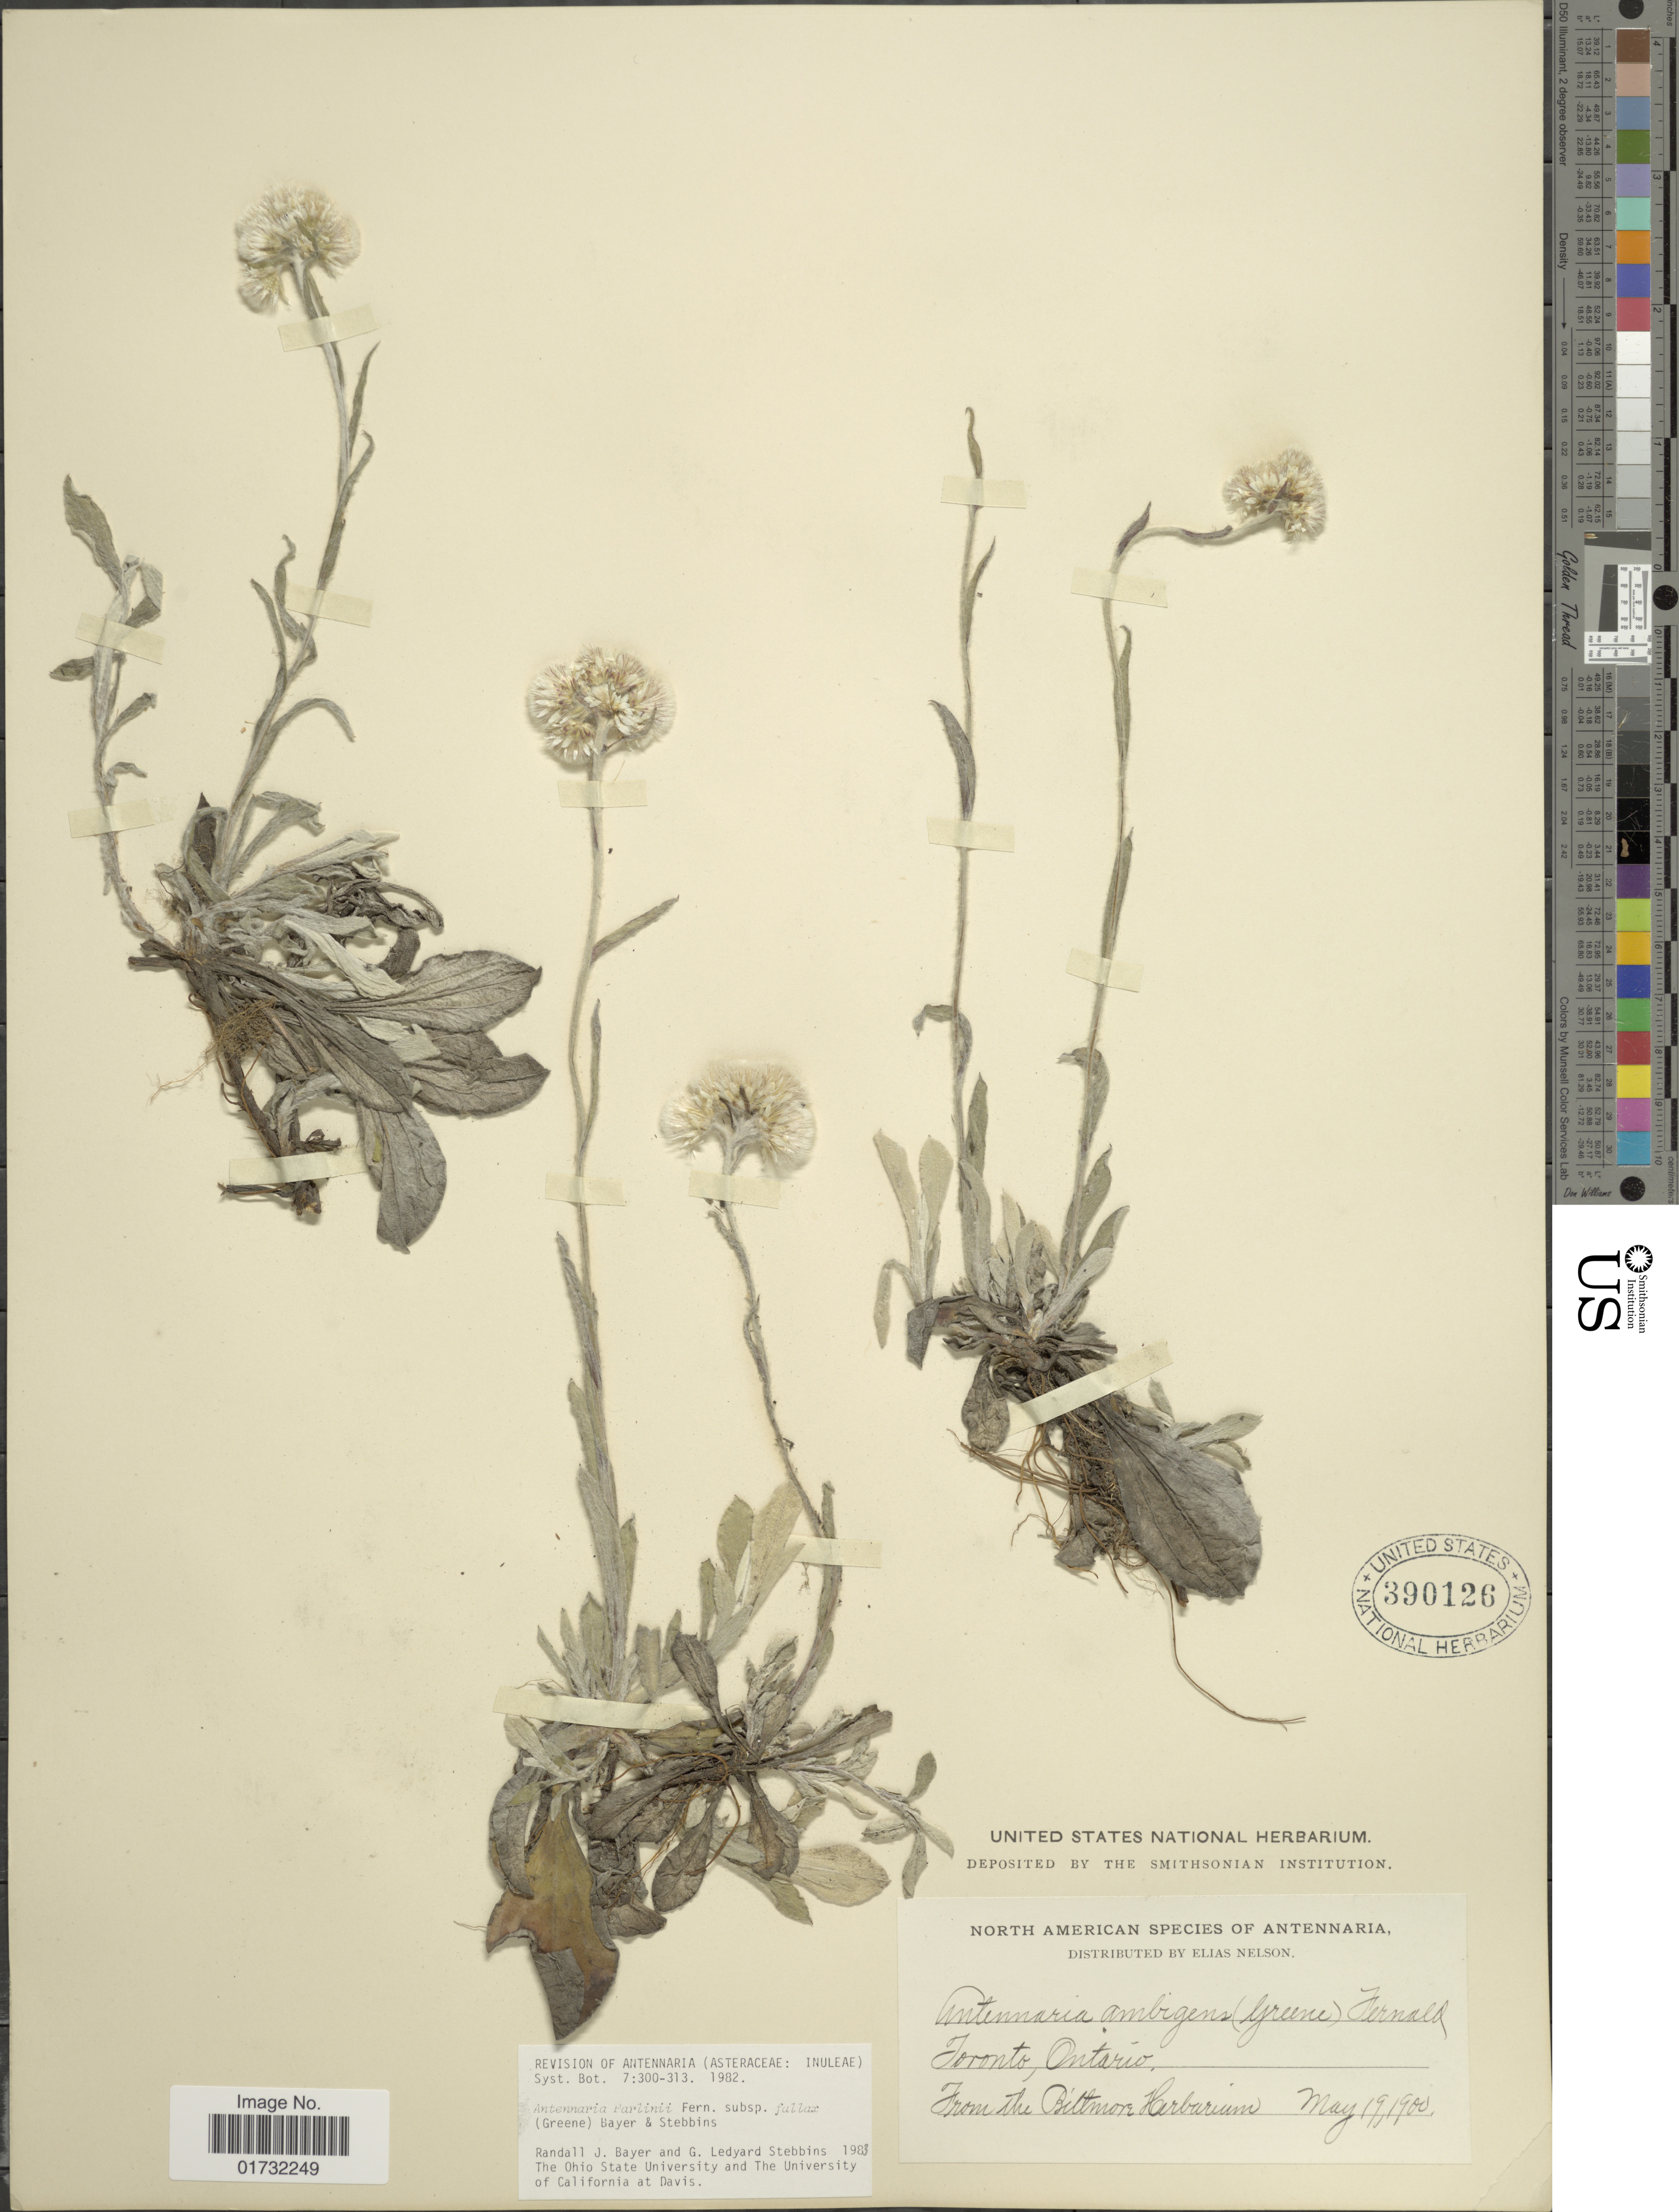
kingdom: Plantae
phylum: Tracheophyta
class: Magnoliopsida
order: Asterales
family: Asteraceae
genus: Antennaria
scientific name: Antennaria parlinii subsp. fallax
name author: (Greene) R.J. Bayer & Stebbins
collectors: ex herb. Biltmore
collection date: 1900-05-19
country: Canada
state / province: Ontario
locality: Toronto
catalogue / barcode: US 390126